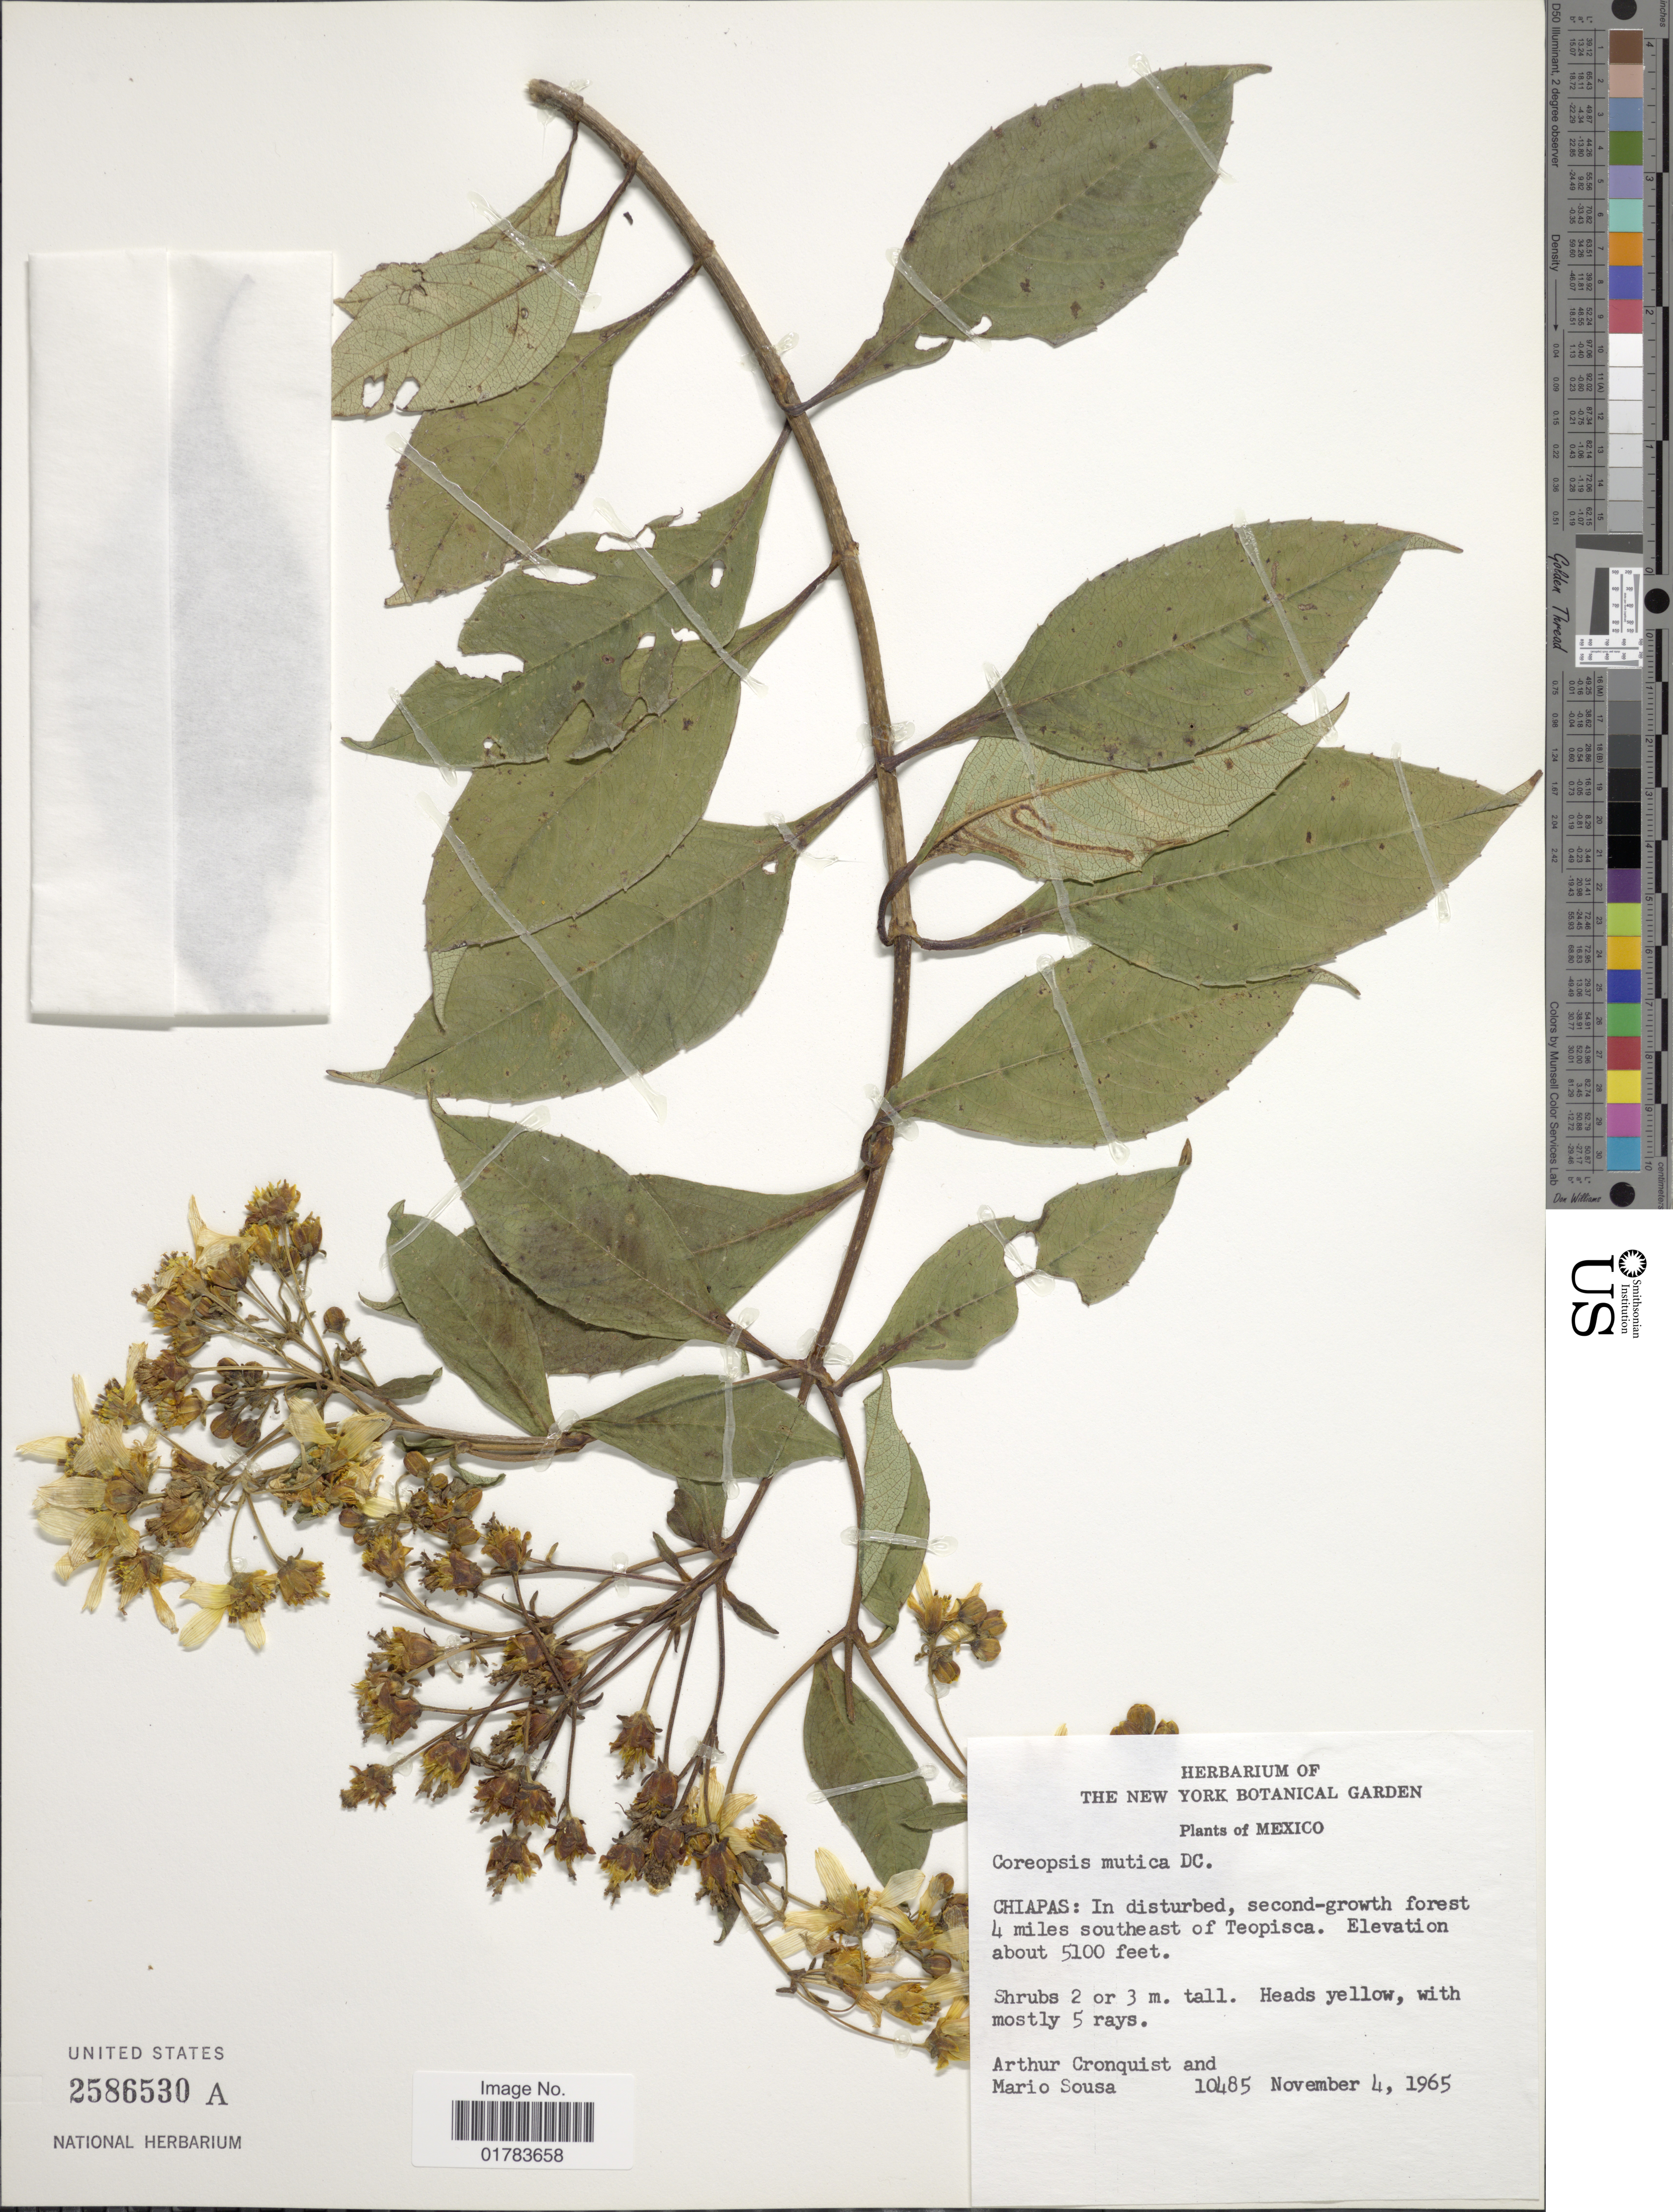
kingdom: Plantae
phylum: Tracheophyta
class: Magnoliopsida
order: Asterales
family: Asteraceae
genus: Coreopsis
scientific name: Coreopsis mutica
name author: DC.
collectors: A. J. Cronquist & M. Sousa S.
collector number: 10485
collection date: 1965-11-04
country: Mexico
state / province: Chiapas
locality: In disturbed, second-growth forest 4 miles southeast of Teopisca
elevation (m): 1554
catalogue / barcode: US 2586530A